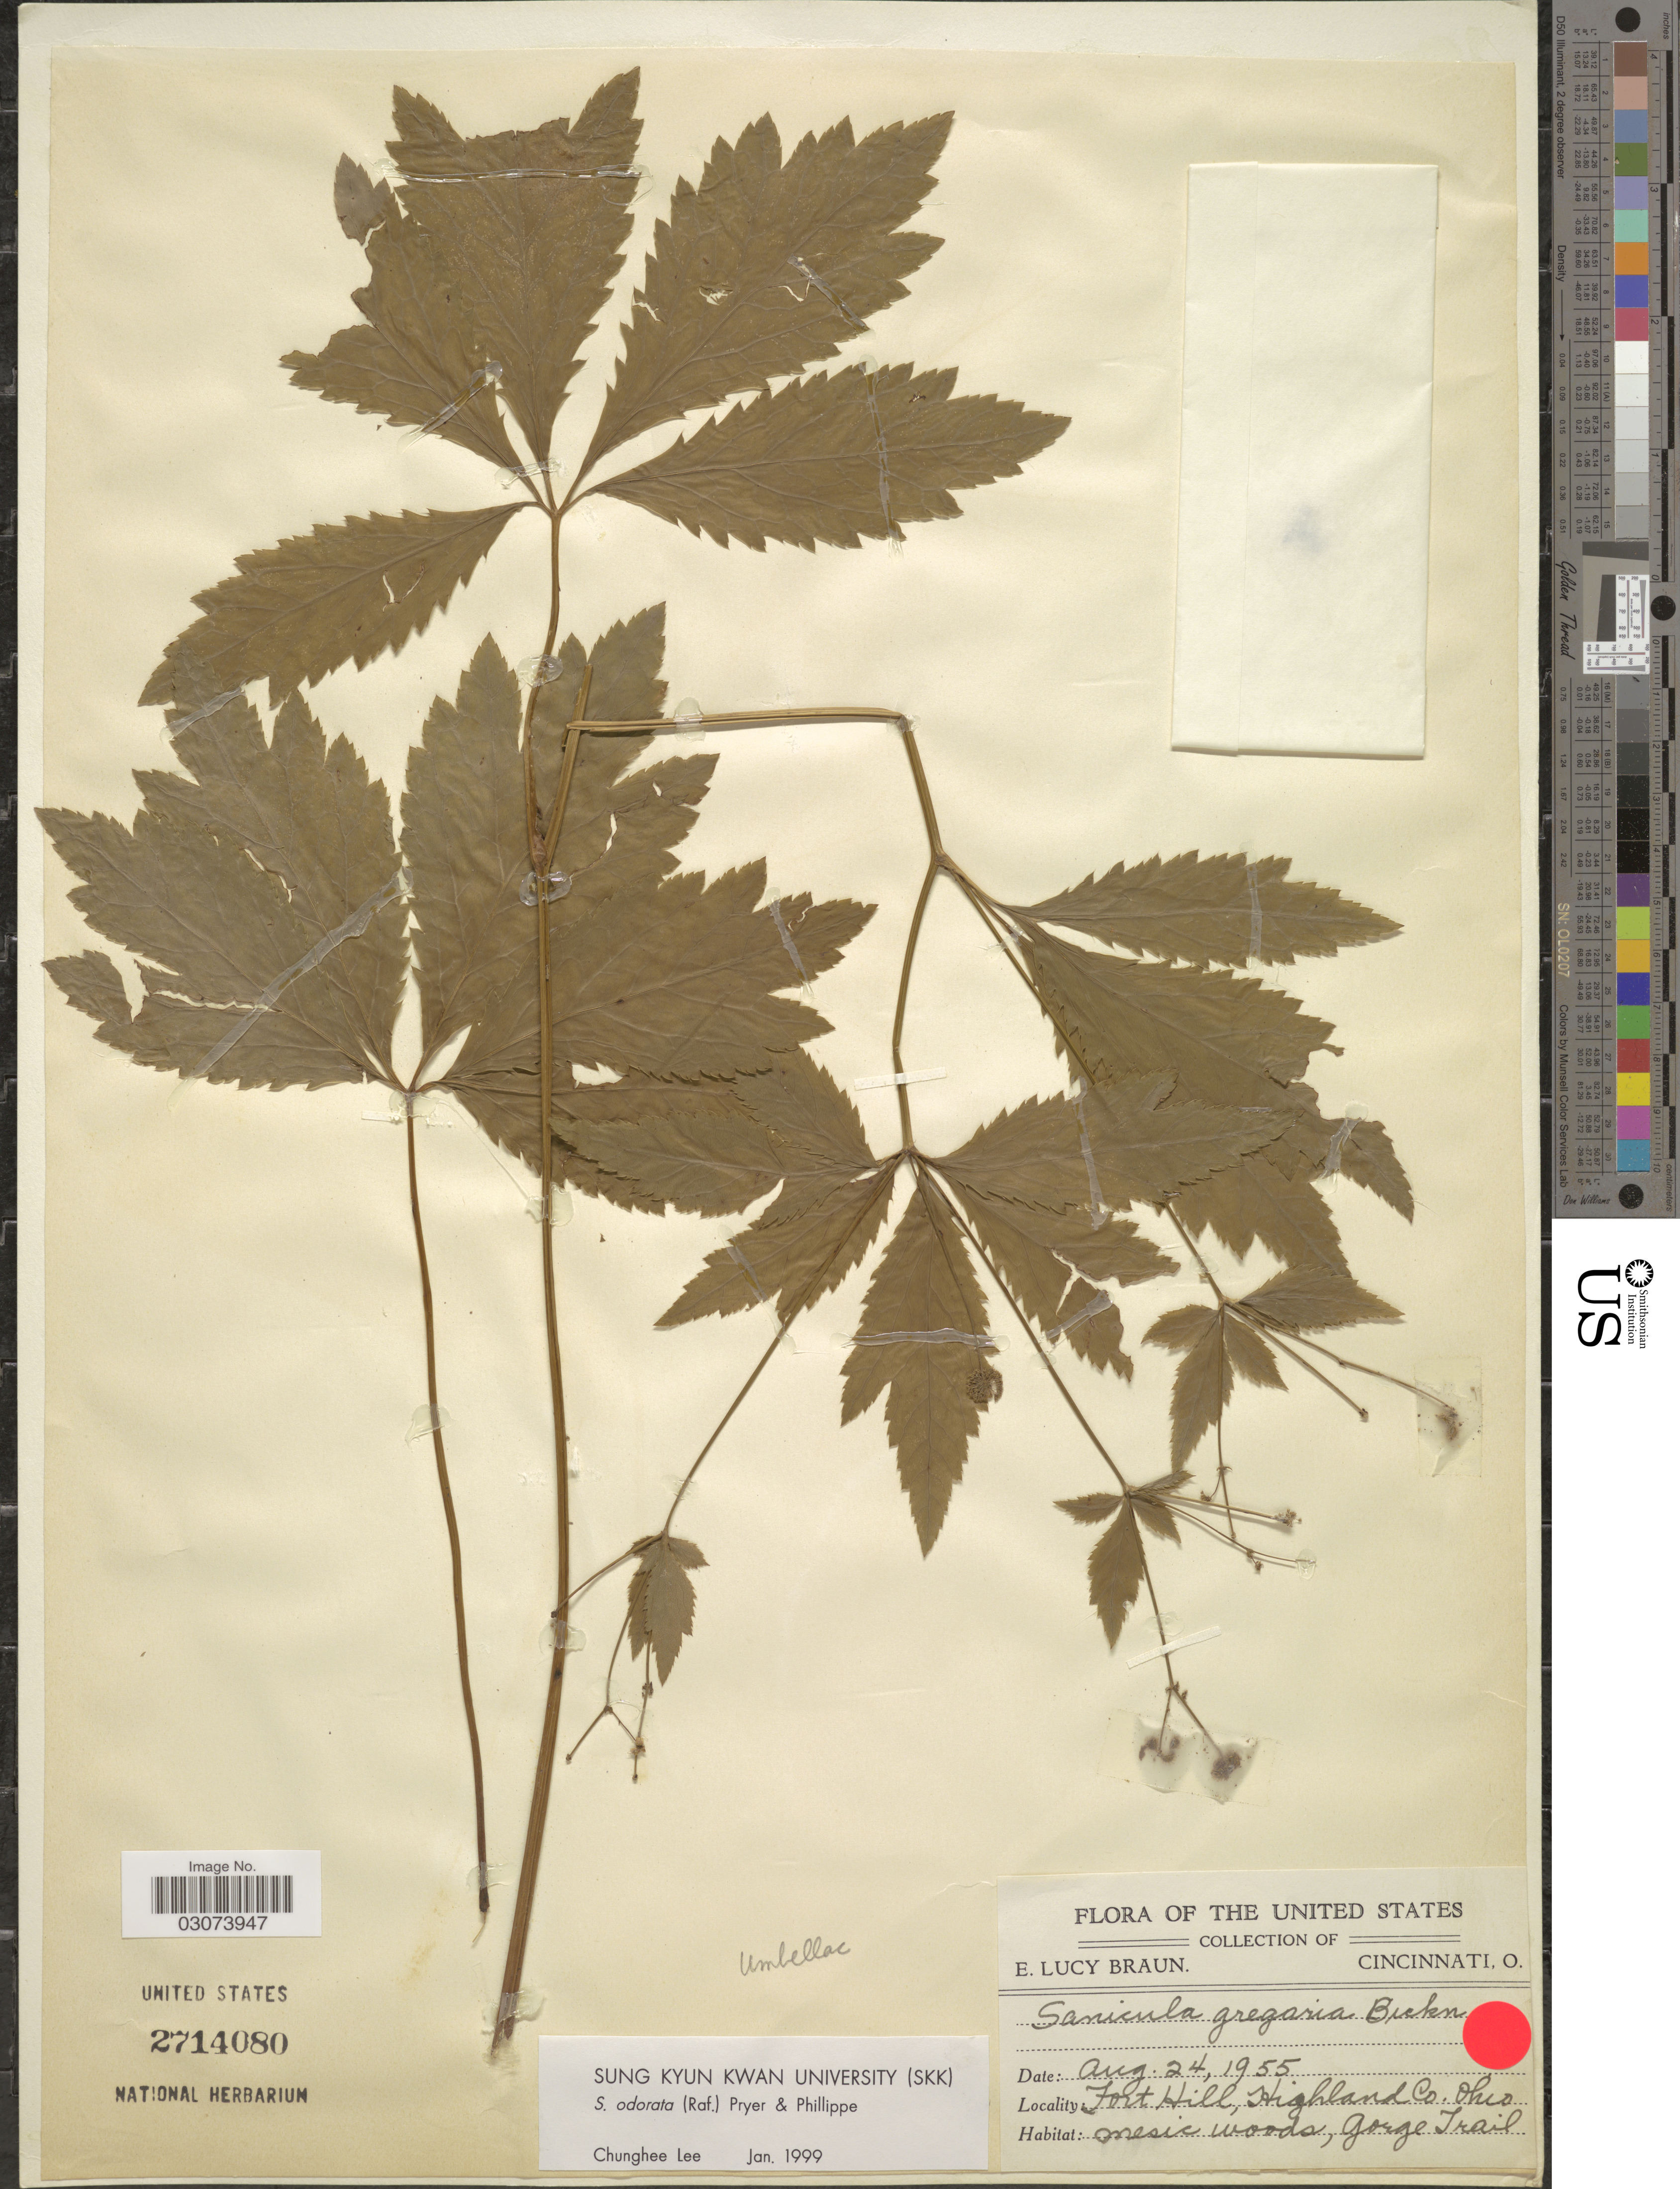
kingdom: Plantae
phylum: Tracheophyta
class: Magnoliopsida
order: Apiales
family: Apiaceae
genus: Sanicula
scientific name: Sanicula odorata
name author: (Raf.) Pryer & Phillippe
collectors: E. L. Braun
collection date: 1955-08-24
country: United States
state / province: Ohio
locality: Fort Hill, Highland Co. Gorge Trail.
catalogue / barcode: US 2714080